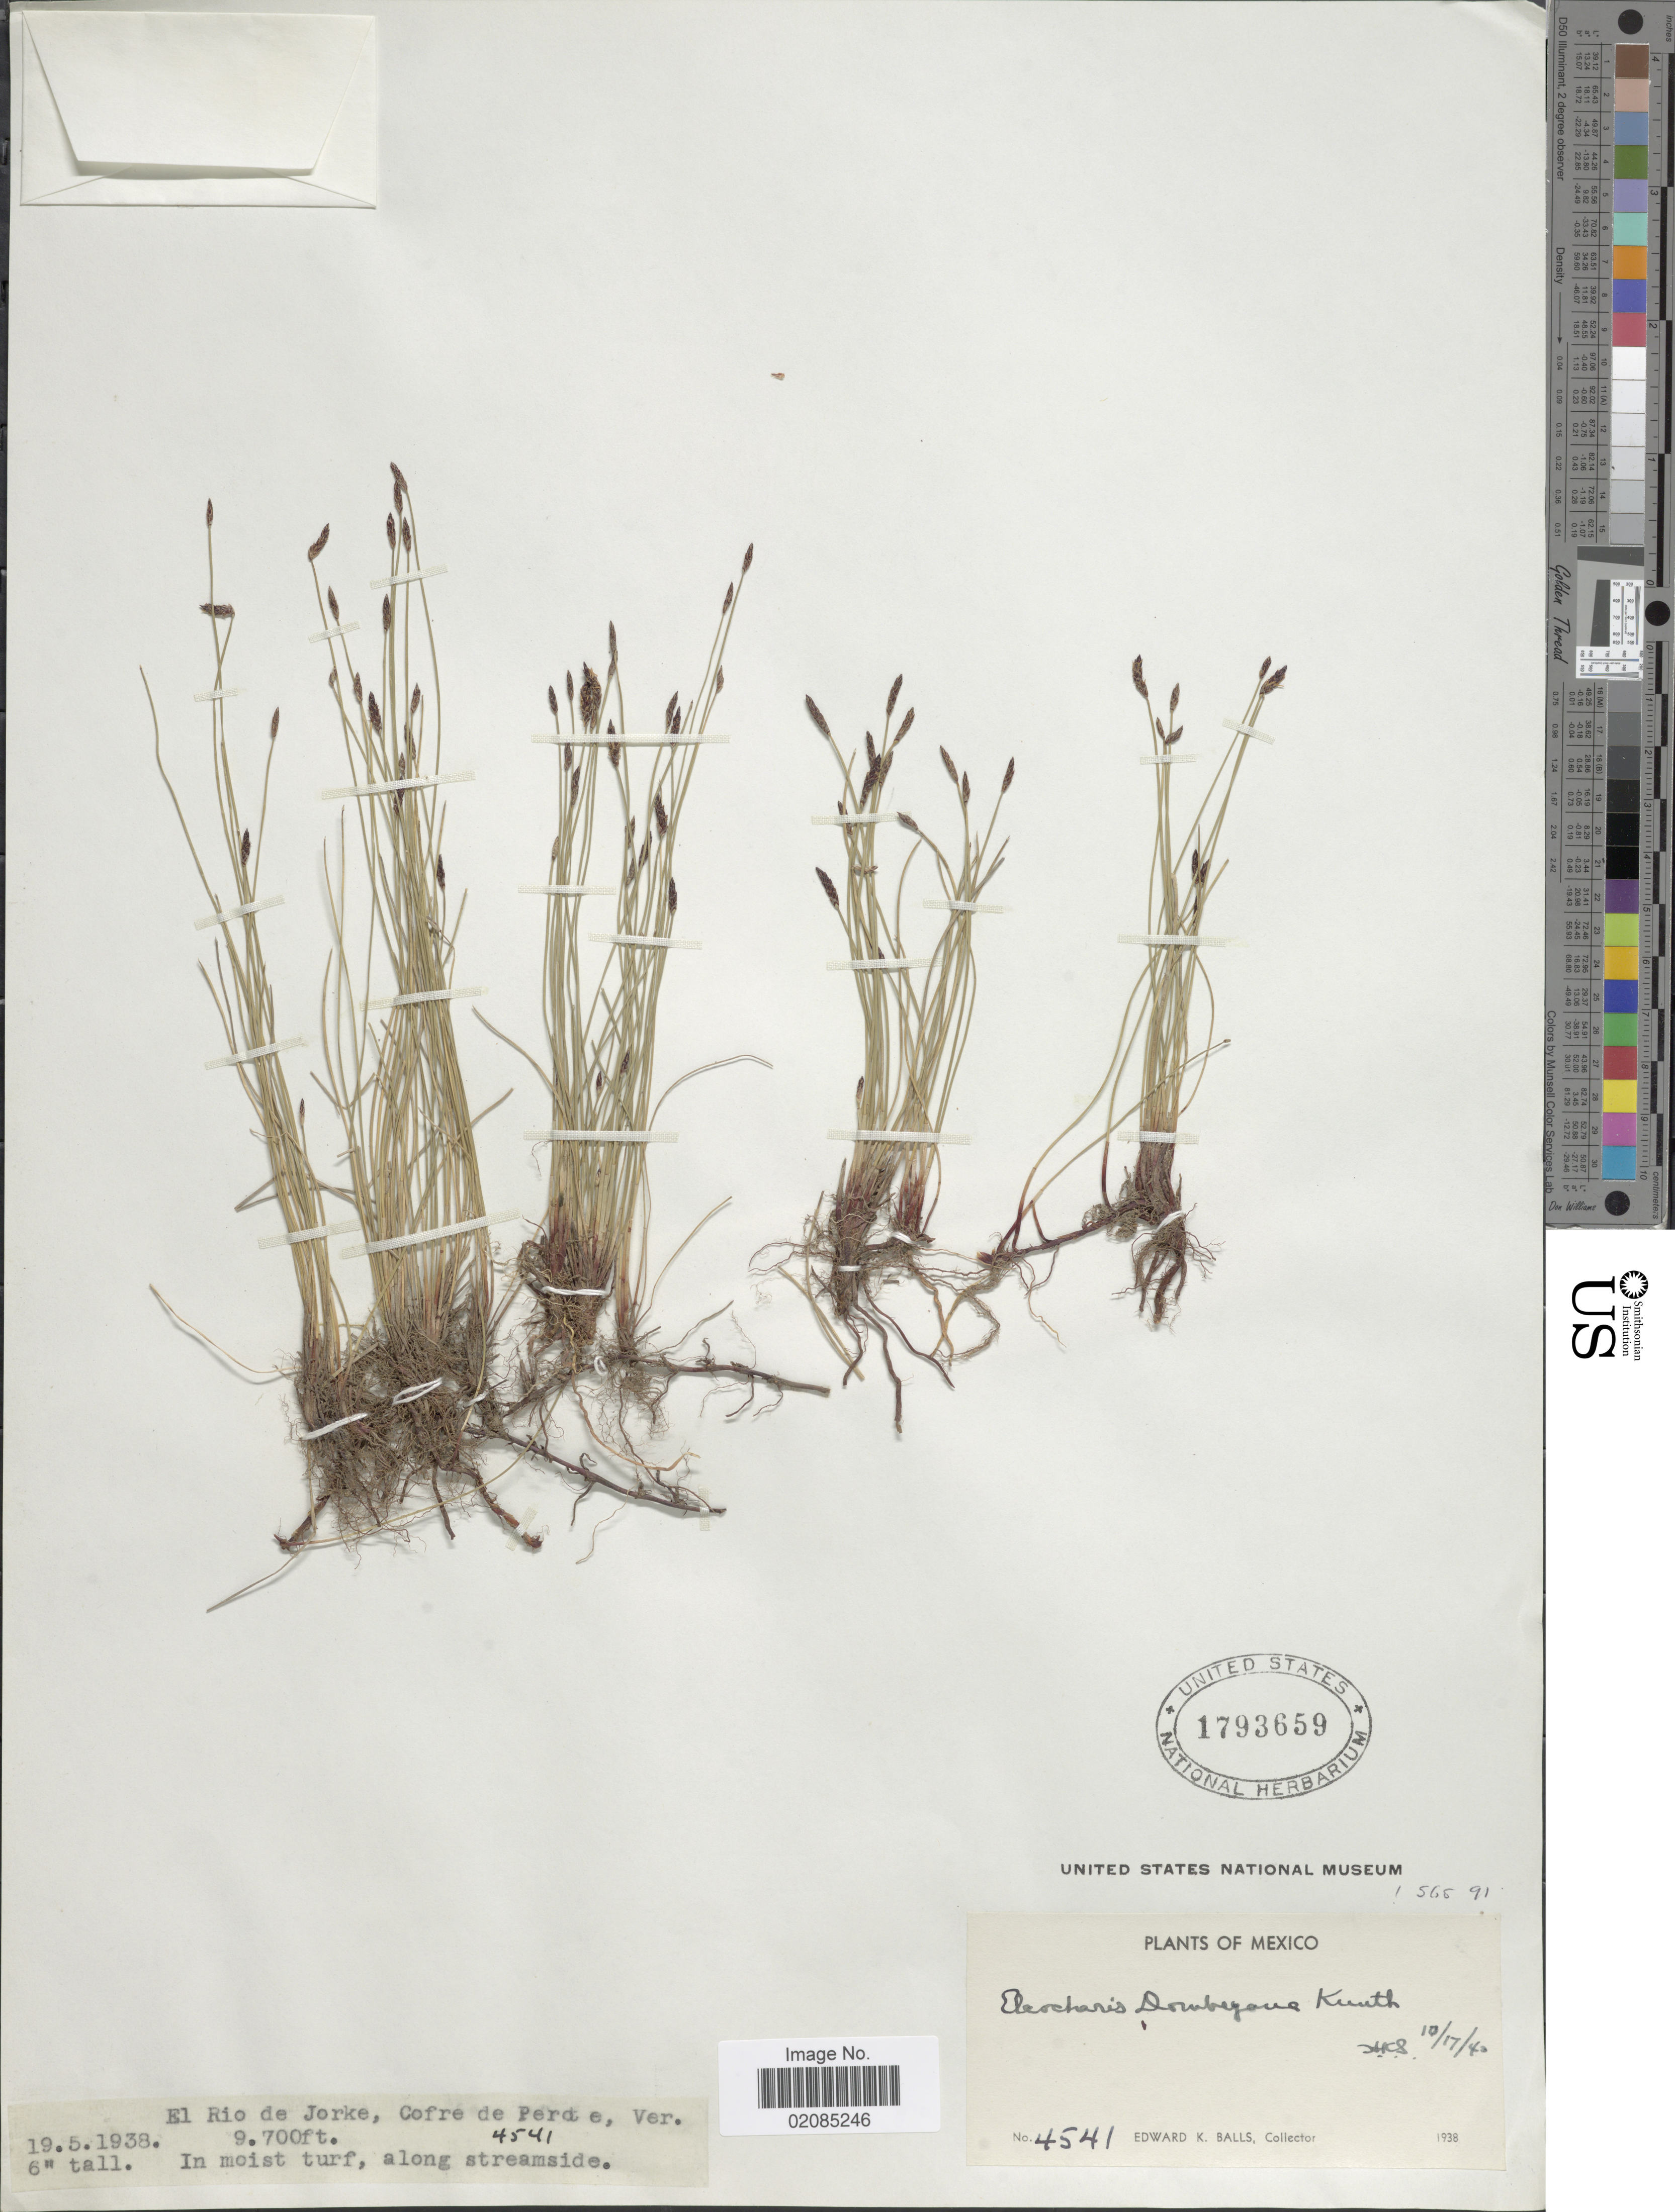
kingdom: Plantae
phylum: Tracheophyta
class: Liliopsida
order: Poales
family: Cyperaceae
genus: Eleocharis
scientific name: Eleocharis dombeyana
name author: Kunth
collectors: E. K. Balls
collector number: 4541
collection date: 1938-05-19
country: Mexico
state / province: Veracruz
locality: El Rio de Jorke, Cofre de Perde, Ver.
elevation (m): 2957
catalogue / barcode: US 1793659